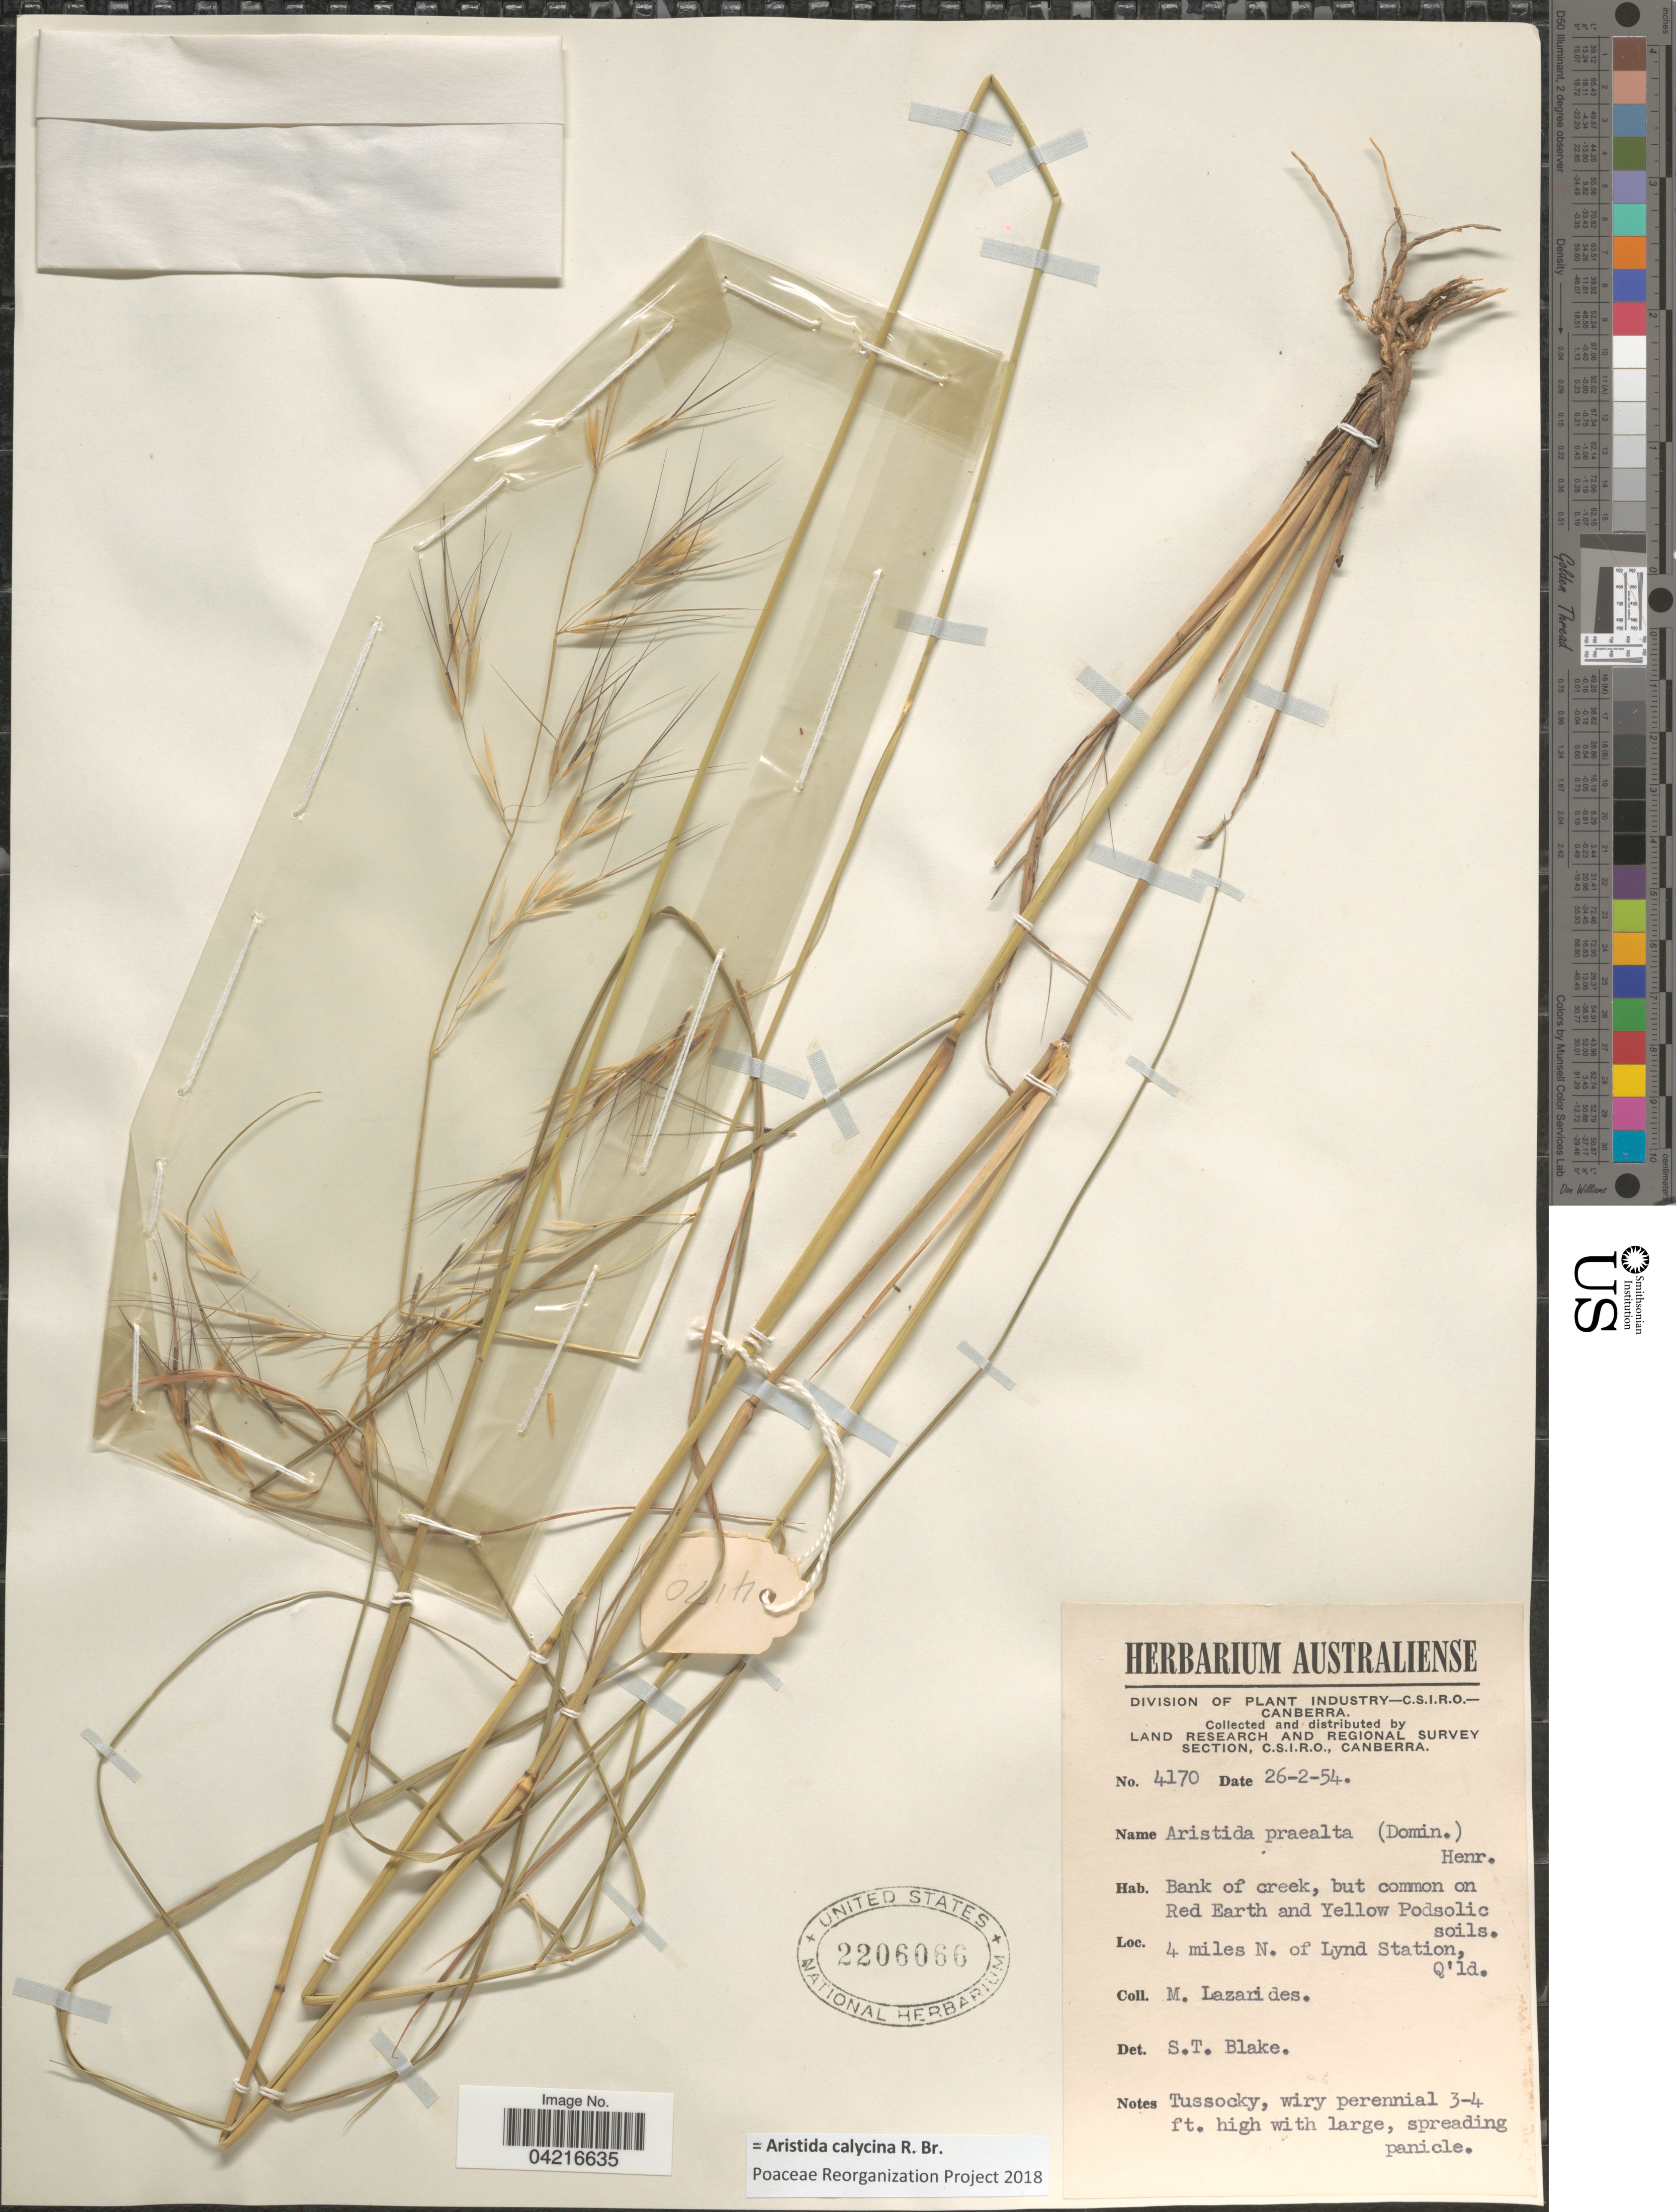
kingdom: Plantae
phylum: Tracheophyta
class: Liliopsida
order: Poales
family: Poaceae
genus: Aristida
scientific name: Aristida calycina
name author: R. Br.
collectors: M. Lazarides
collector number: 4170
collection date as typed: Transcribed d/m/y: 26/2/54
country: Australia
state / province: Queensland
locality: Land Research and Regional Survey Section, C.S.I.R.O. 4 miles N. of Lynd Station, Q'ld.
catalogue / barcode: US 2206066